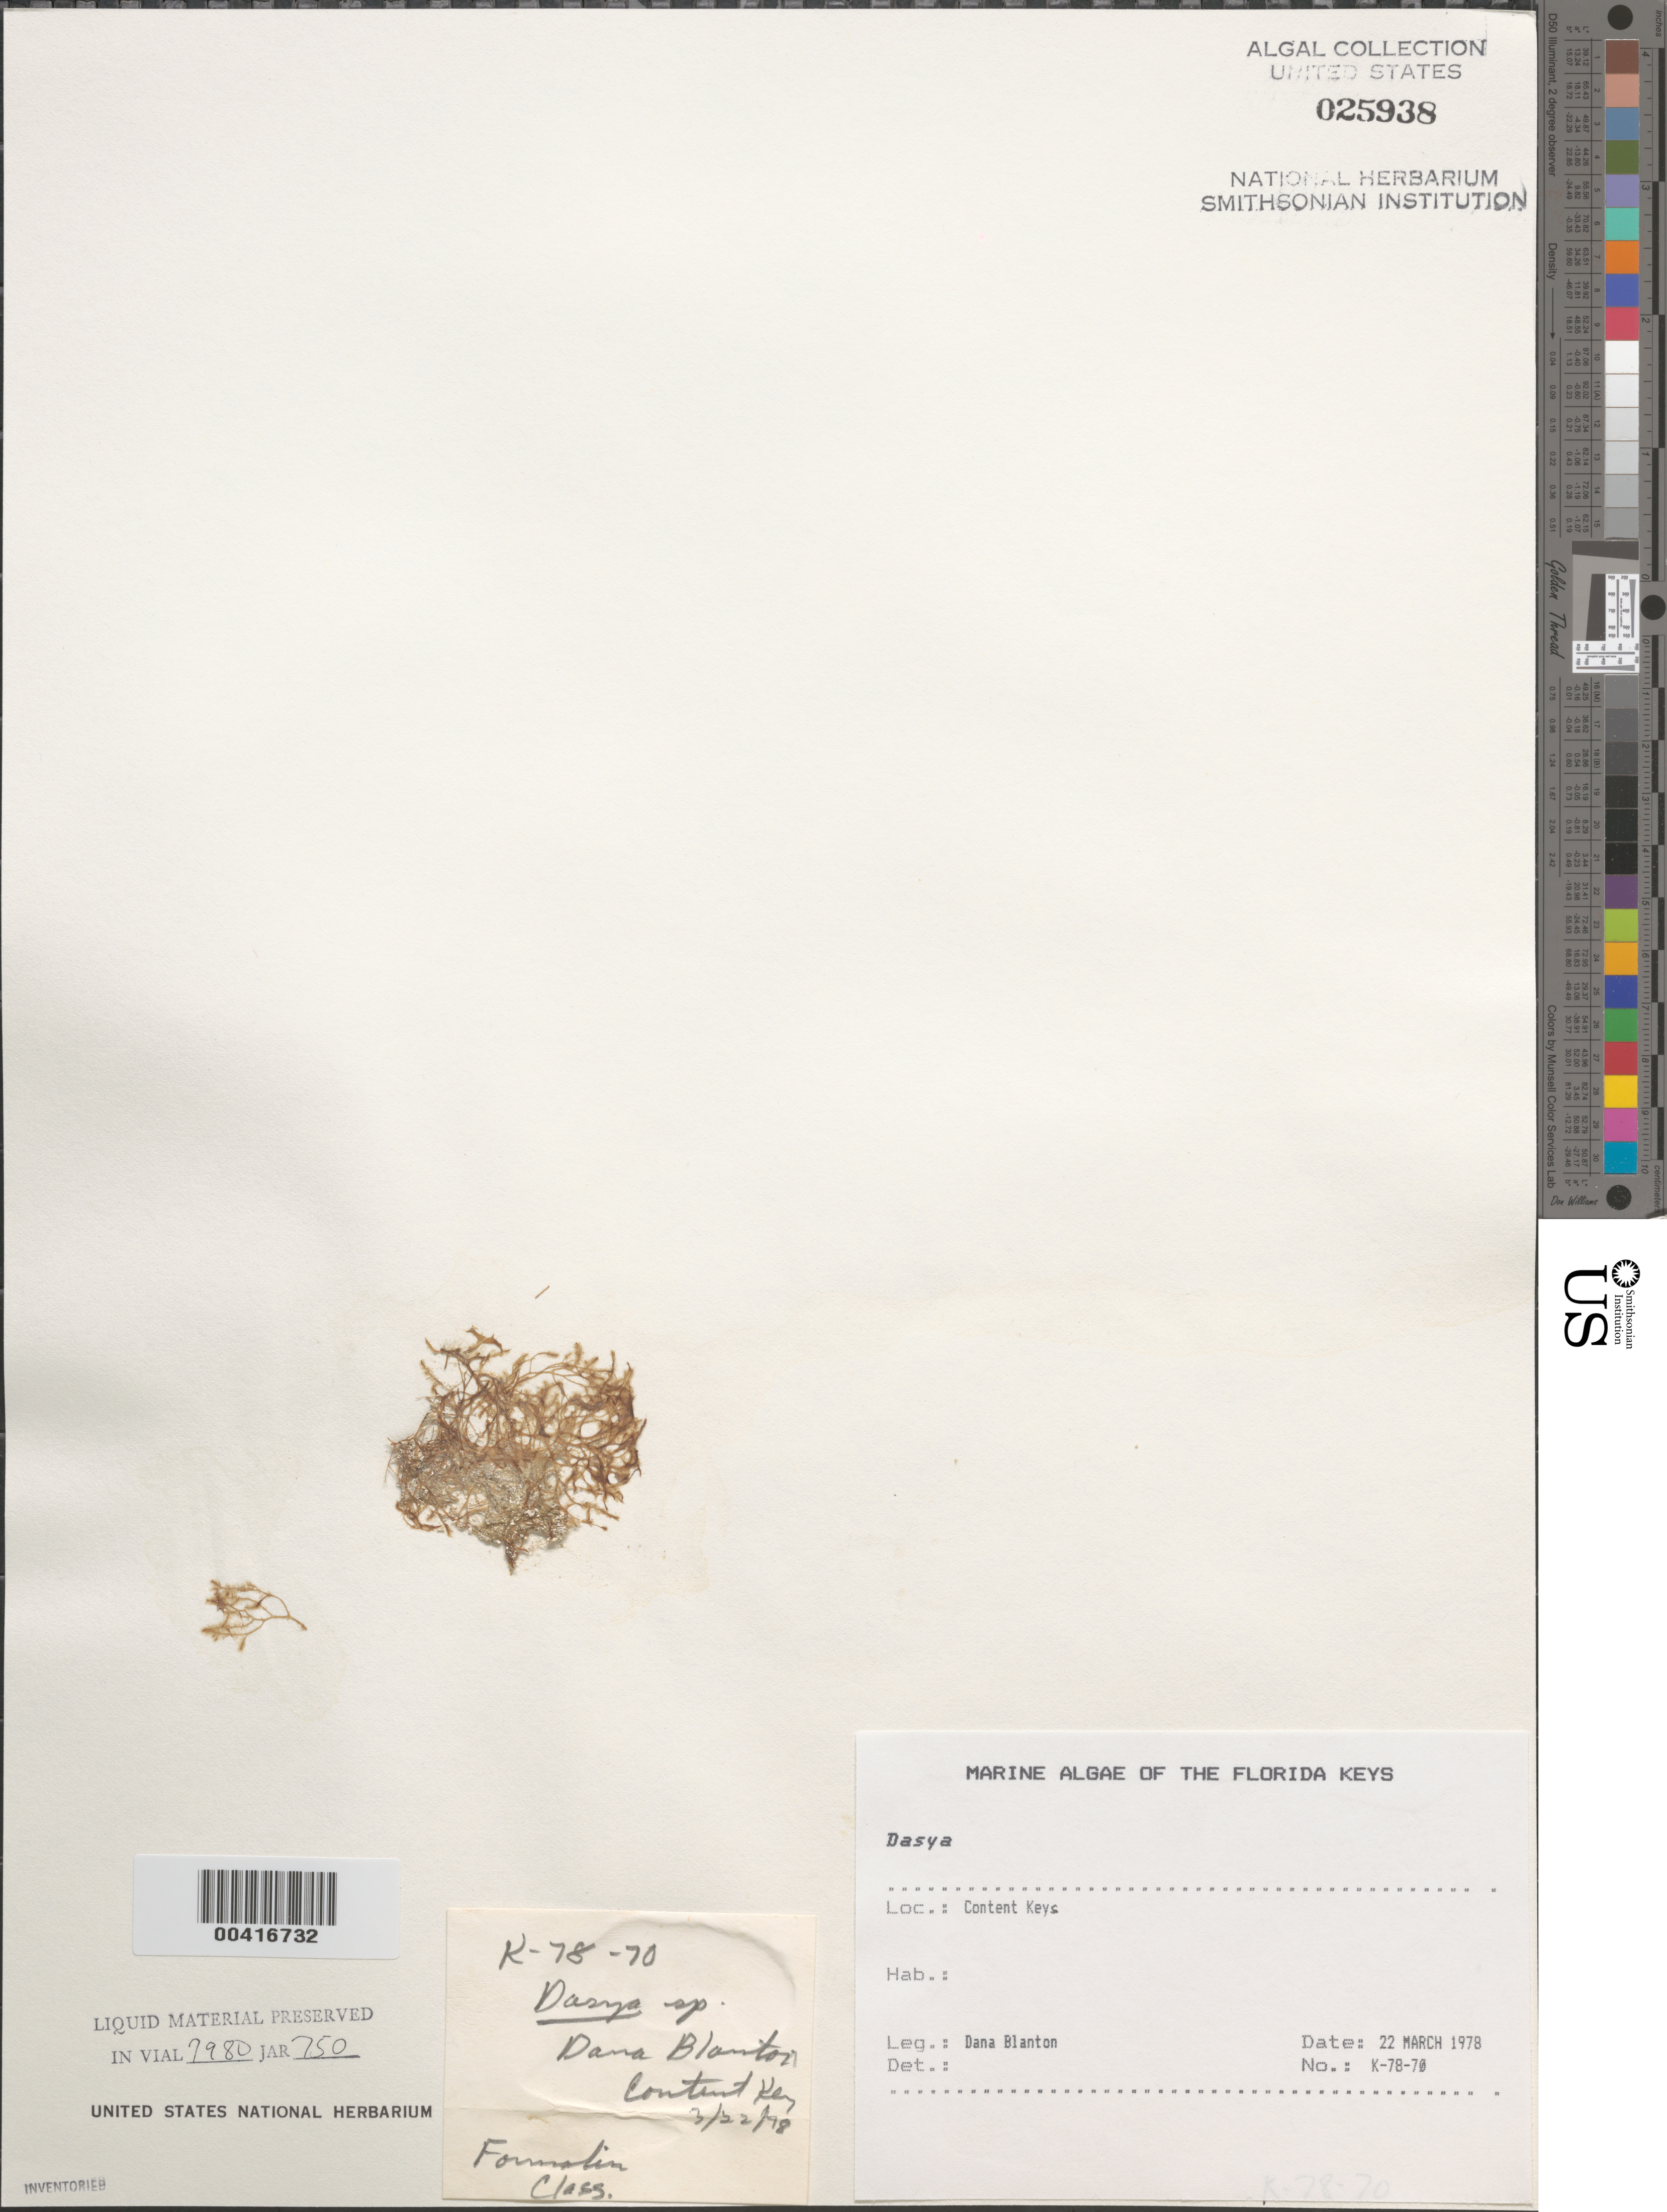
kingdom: Plantae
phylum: Rhodophyta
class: Florideophyceae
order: Ceramiales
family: Dasyaceae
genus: Dasya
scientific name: Dasya sp.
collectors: D. Blanton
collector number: K-78-70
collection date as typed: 22 Mar 1978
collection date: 1978-03-22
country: United States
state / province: Florida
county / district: Monroe County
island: Content Keys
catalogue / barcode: US 25938